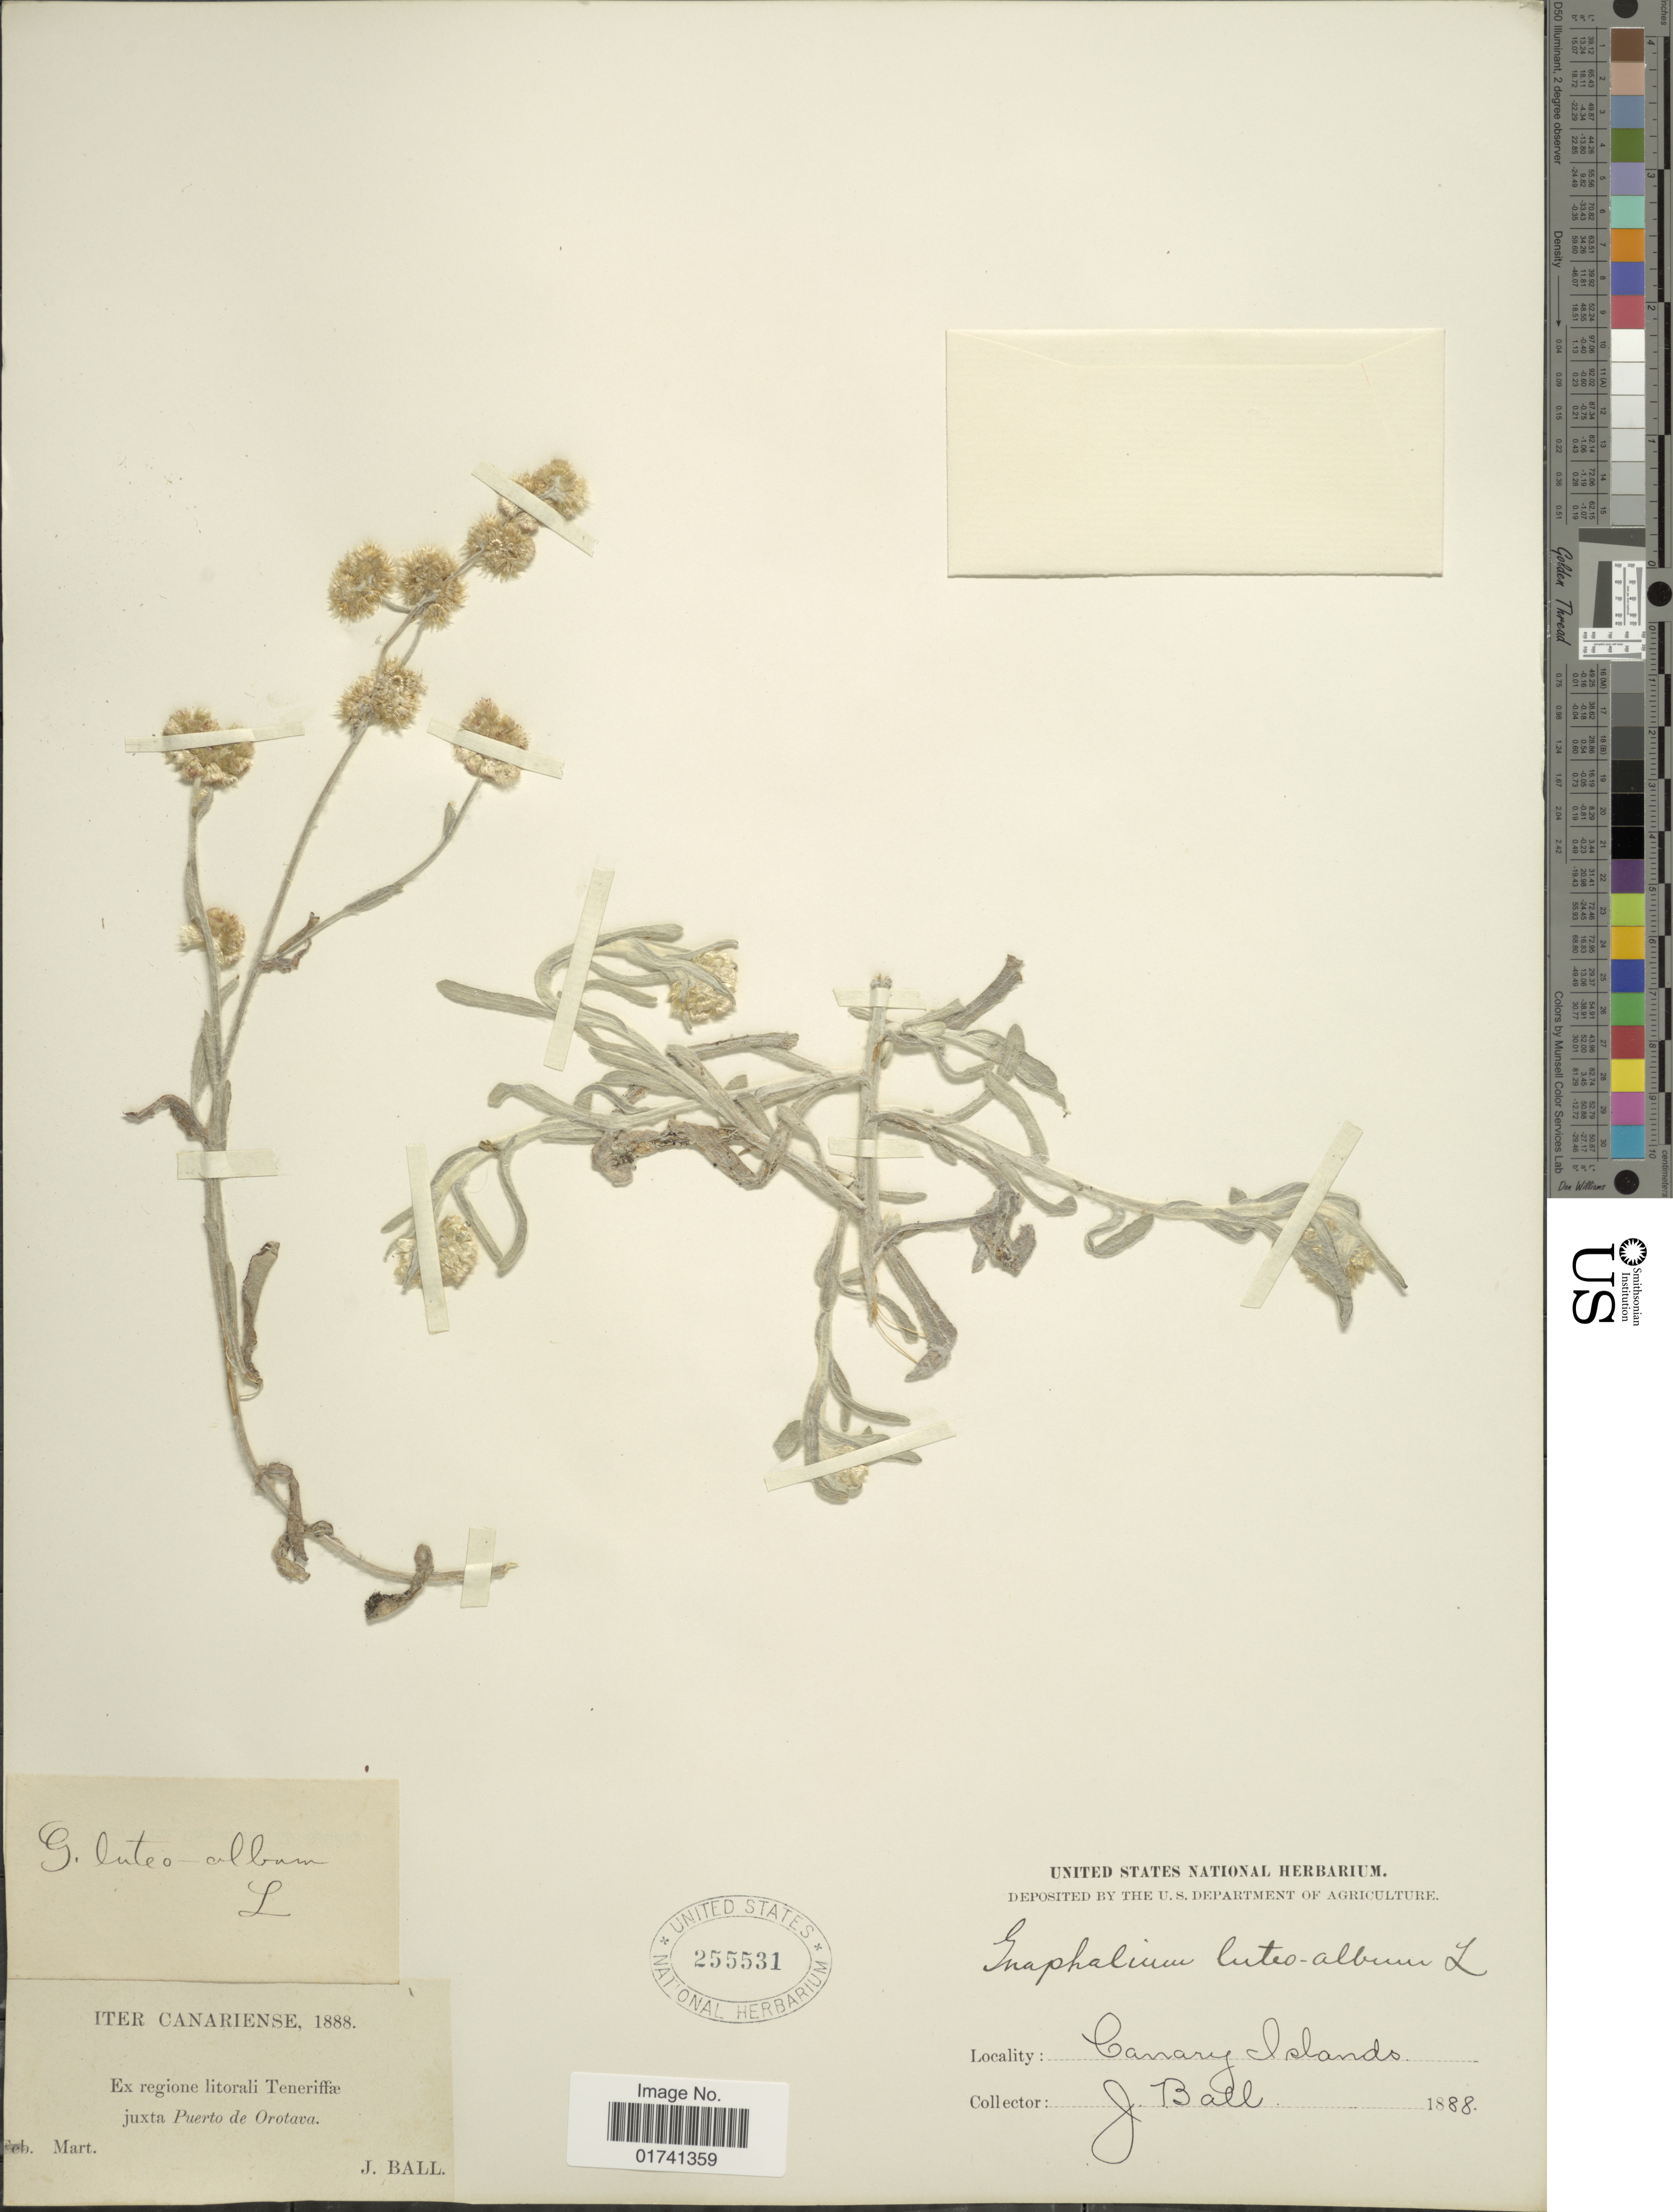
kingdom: Plantae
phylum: Tracheophyta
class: Magnoliopsida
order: Asterales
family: Asteraceae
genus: Laphangium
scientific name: Laphangium luteoalbum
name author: (L.) Tzvelev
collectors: J. Ball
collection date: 1888-03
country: Spain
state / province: Canarias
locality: Canary Islands, ex regione litorali Teneriffæ juxta Puerto de Orotava.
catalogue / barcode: US 255531